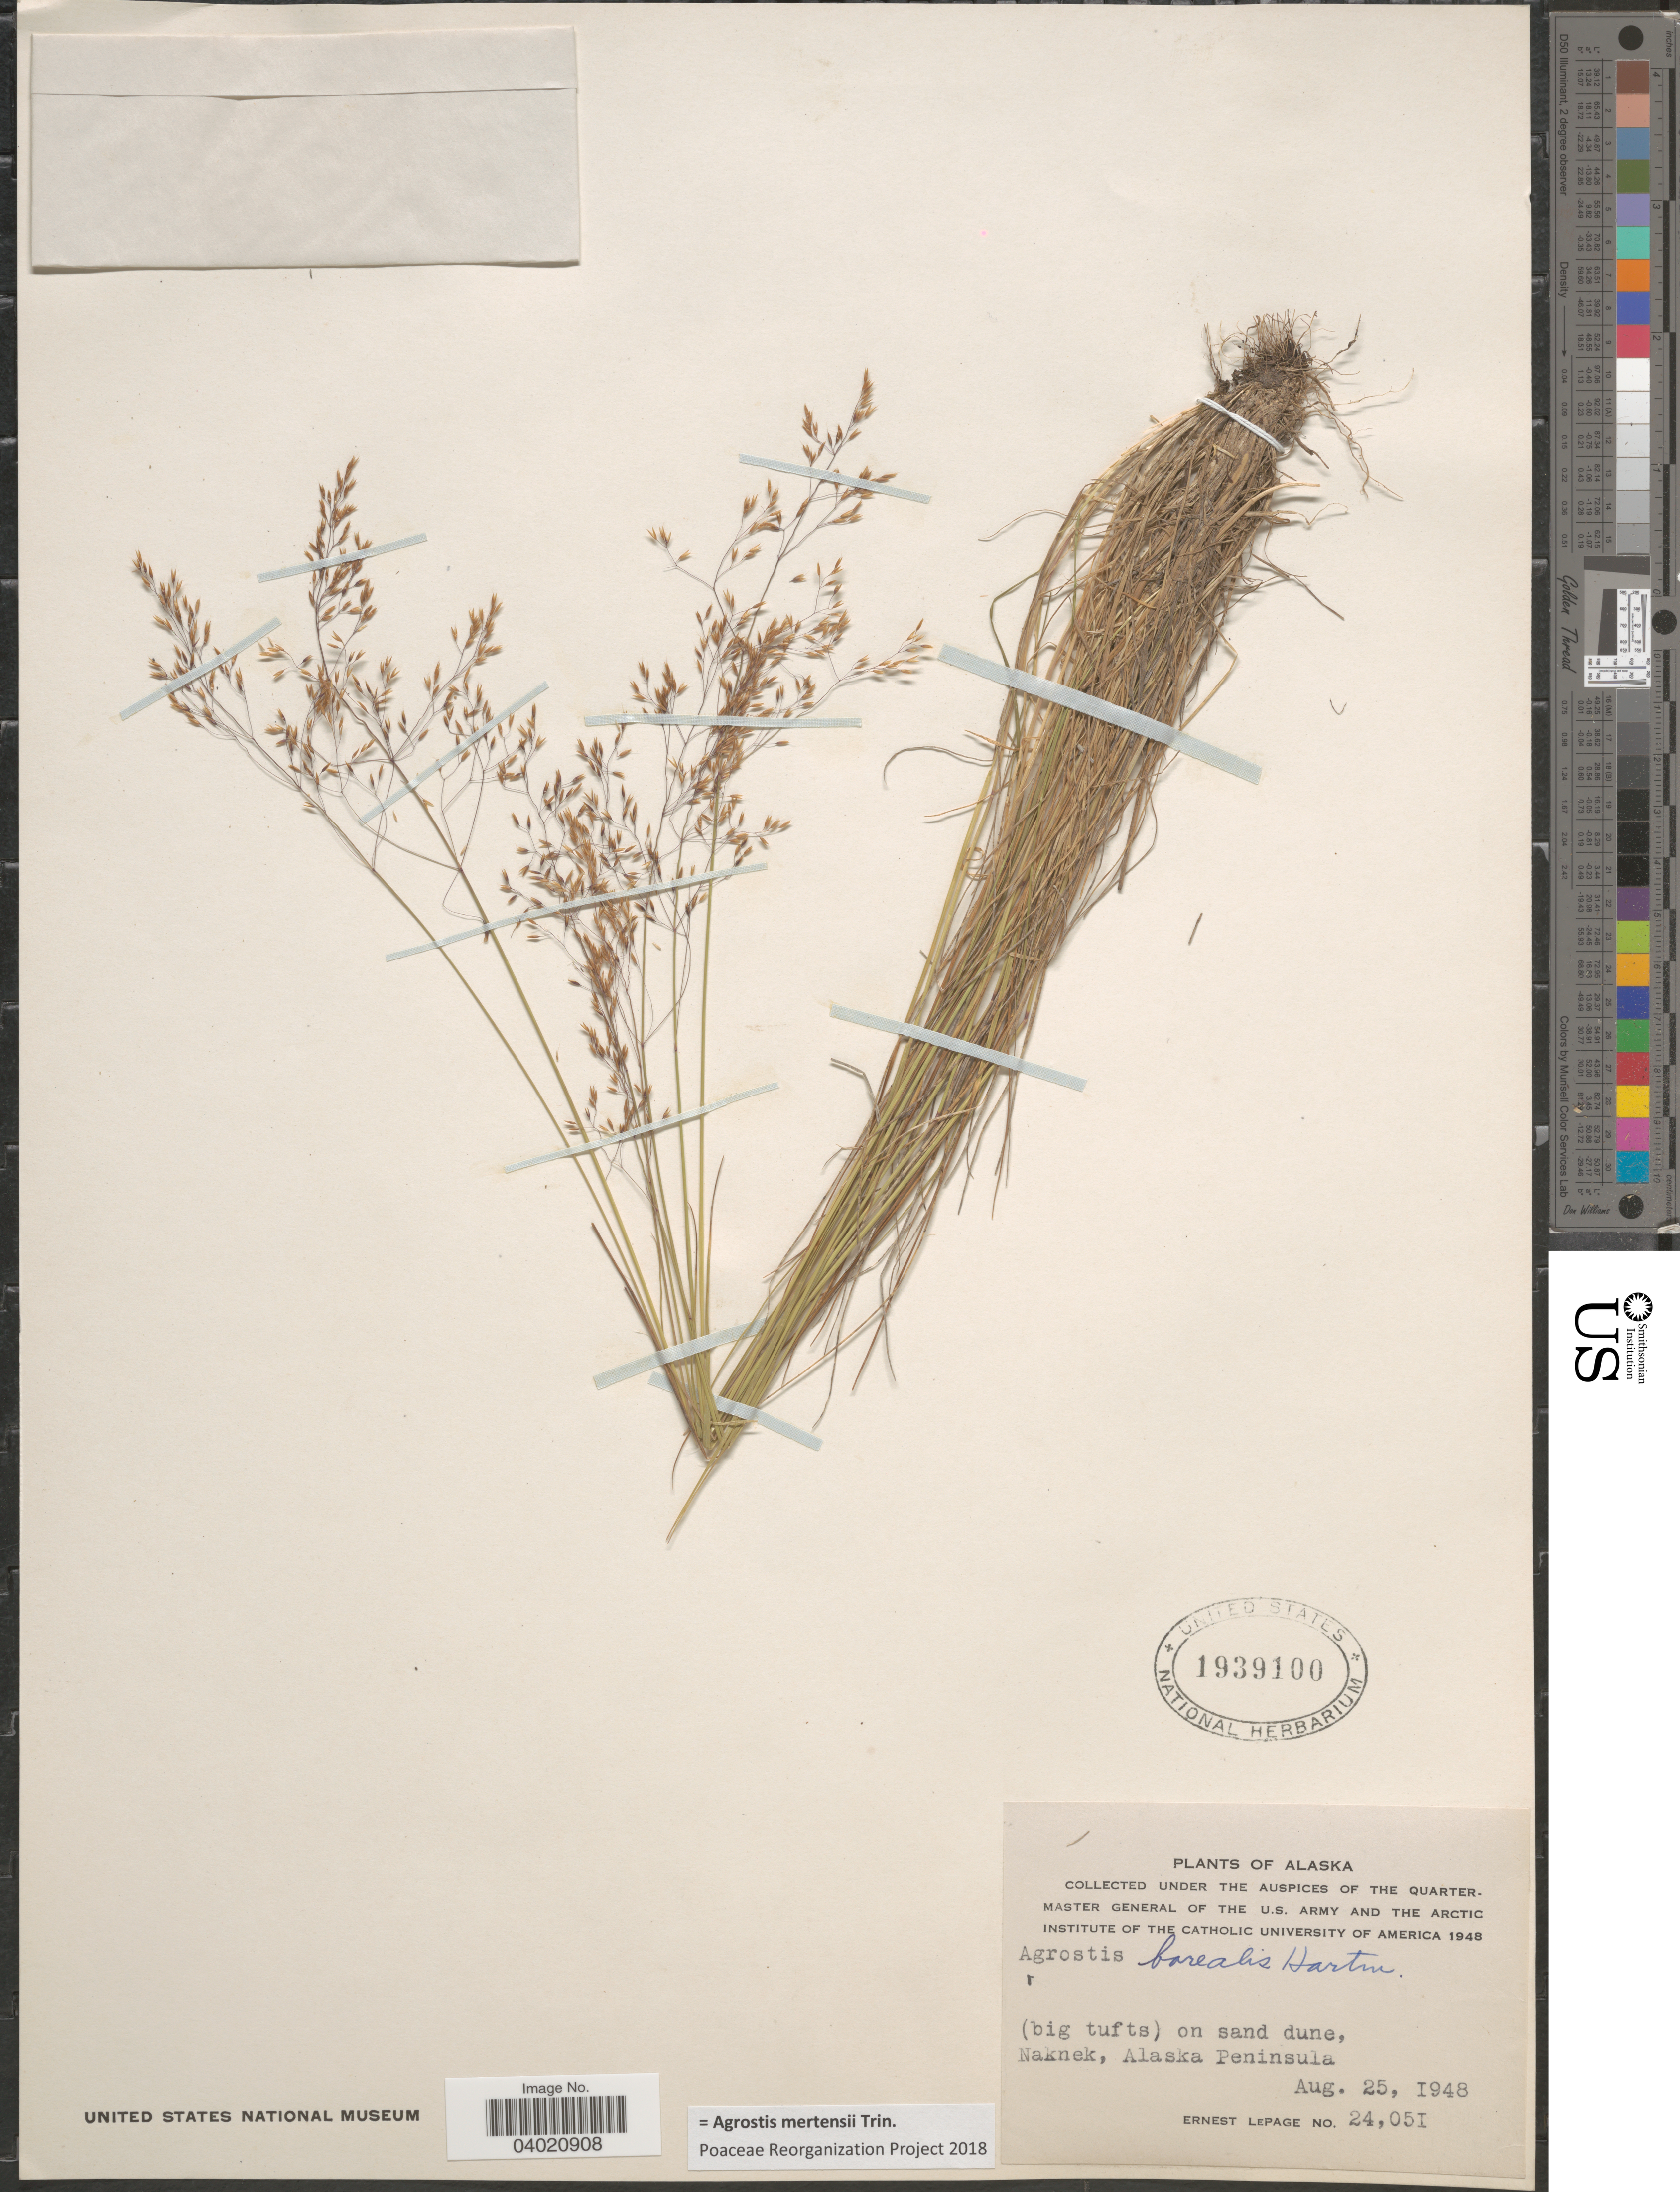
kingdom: Plantae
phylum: Tracheophyta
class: Liliopsida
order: Poales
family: Poaceae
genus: Agrostis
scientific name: Agrostis mertensii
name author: Trin.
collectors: E. Lepage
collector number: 24051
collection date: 1948-08-25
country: United States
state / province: Alaska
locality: Naknek, Alaska Peninsula.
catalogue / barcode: US 1939100